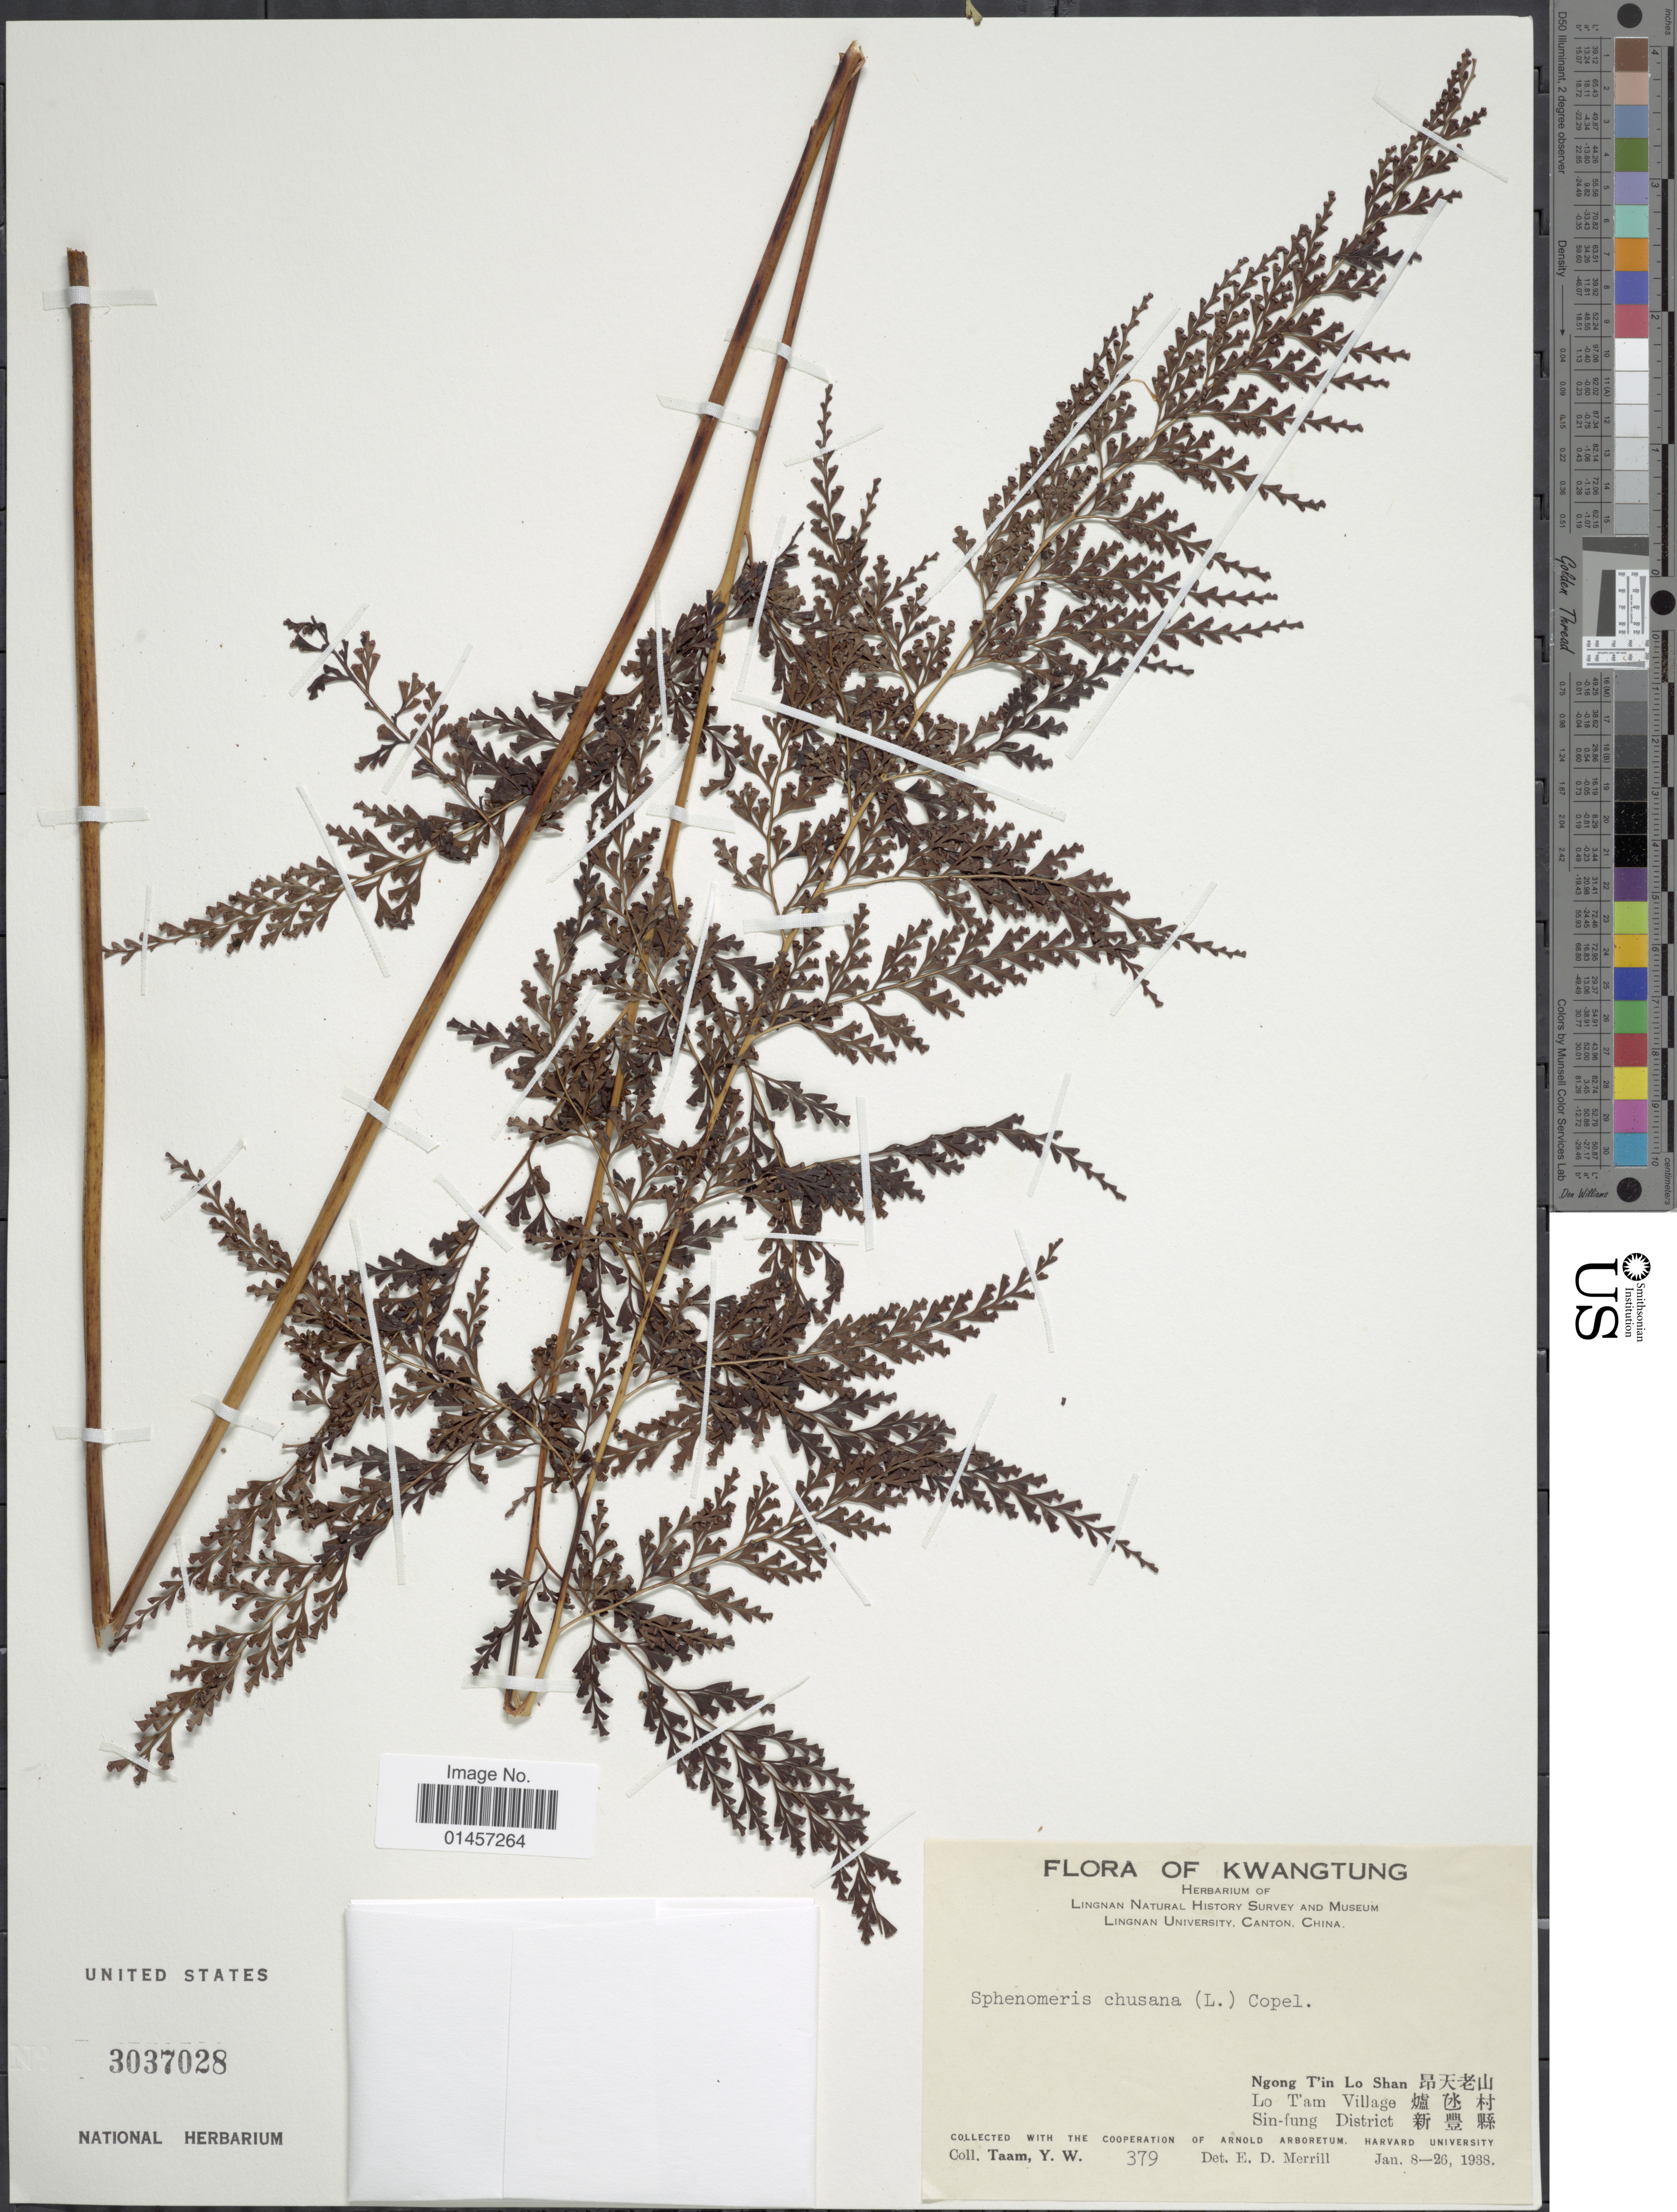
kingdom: Plantae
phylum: Tracheophyta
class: Polypodiopsida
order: Polypodiales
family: Lindsaeaceae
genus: Sphenomeris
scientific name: Sphenomeris chinensis var. chinensis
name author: (L.) Maxon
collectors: Y. W. Taam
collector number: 379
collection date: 1938-01-08/1938-01-26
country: China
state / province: Guangdong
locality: Kwangtung, Ngong T'in Lo Shan, Lo T'am Village, Sin-Fung District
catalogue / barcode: US 3037028